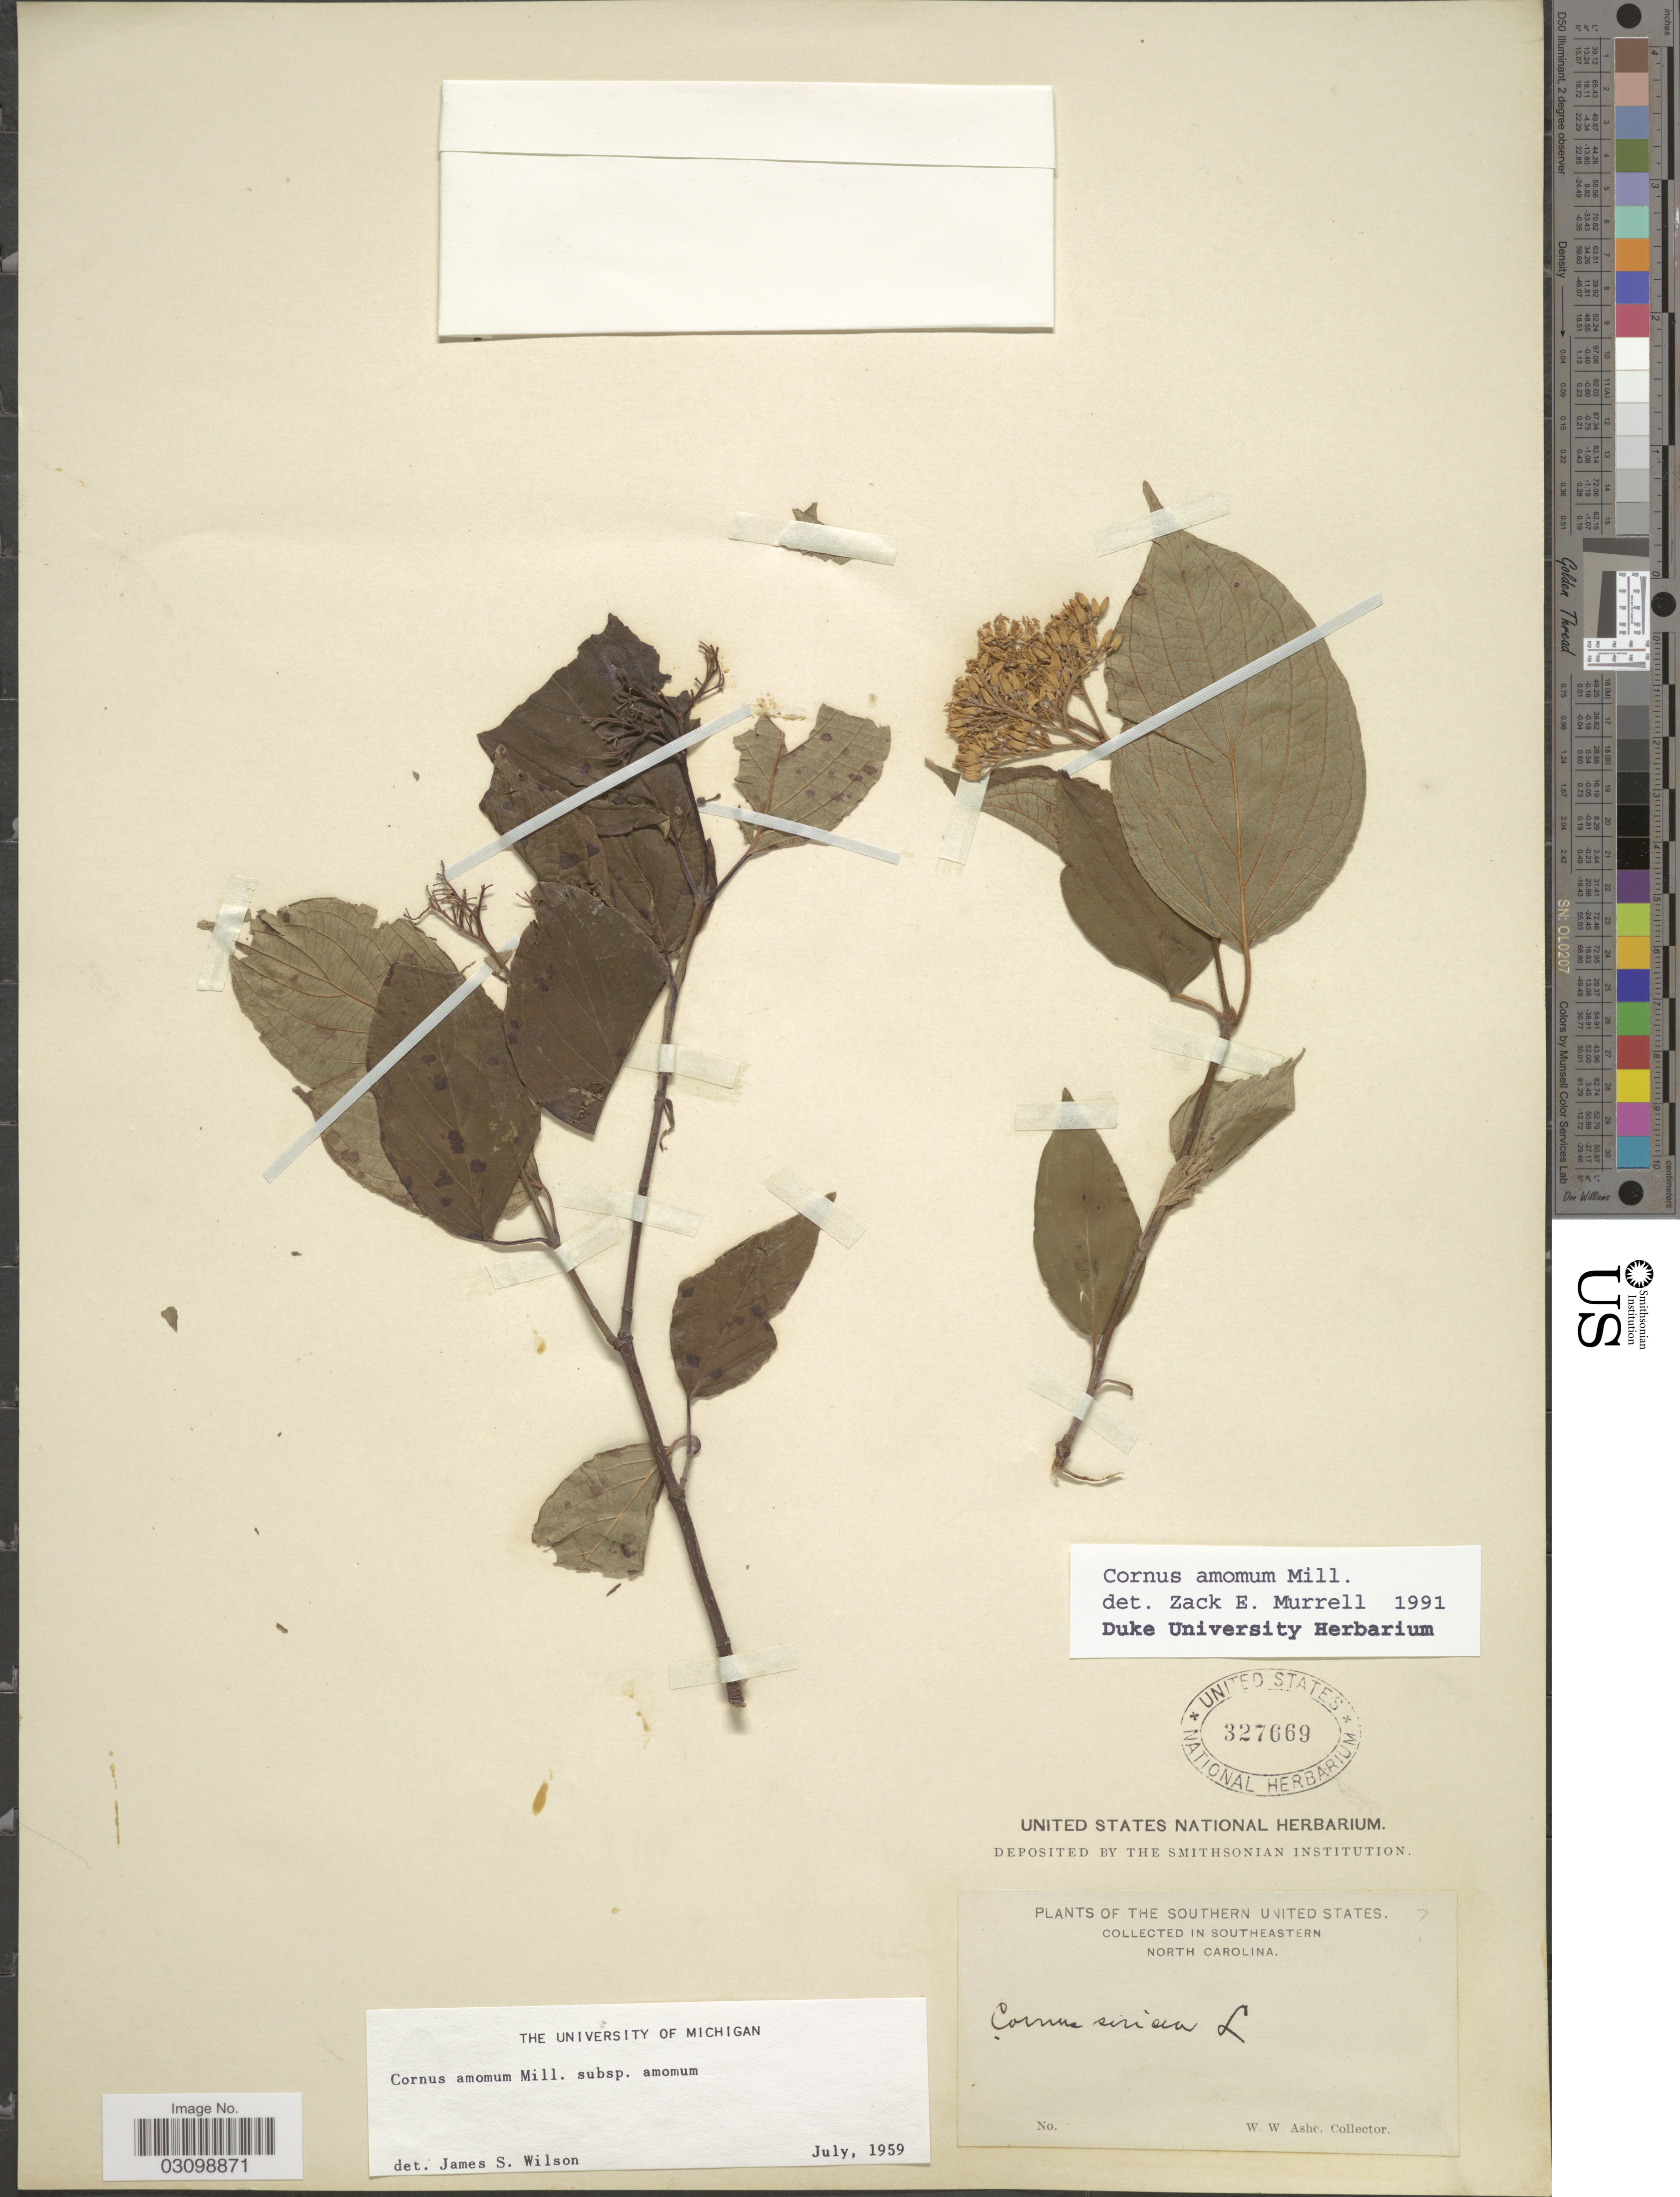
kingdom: Plantae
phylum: Tracheophyta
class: Magnoliopsida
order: Cornales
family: Cornaceae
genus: Cornus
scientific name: Cornus amomum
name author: Mill.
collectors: W. W. Ashe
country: United States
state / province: North Carolina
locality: Southeastern.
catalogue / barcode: US 327669